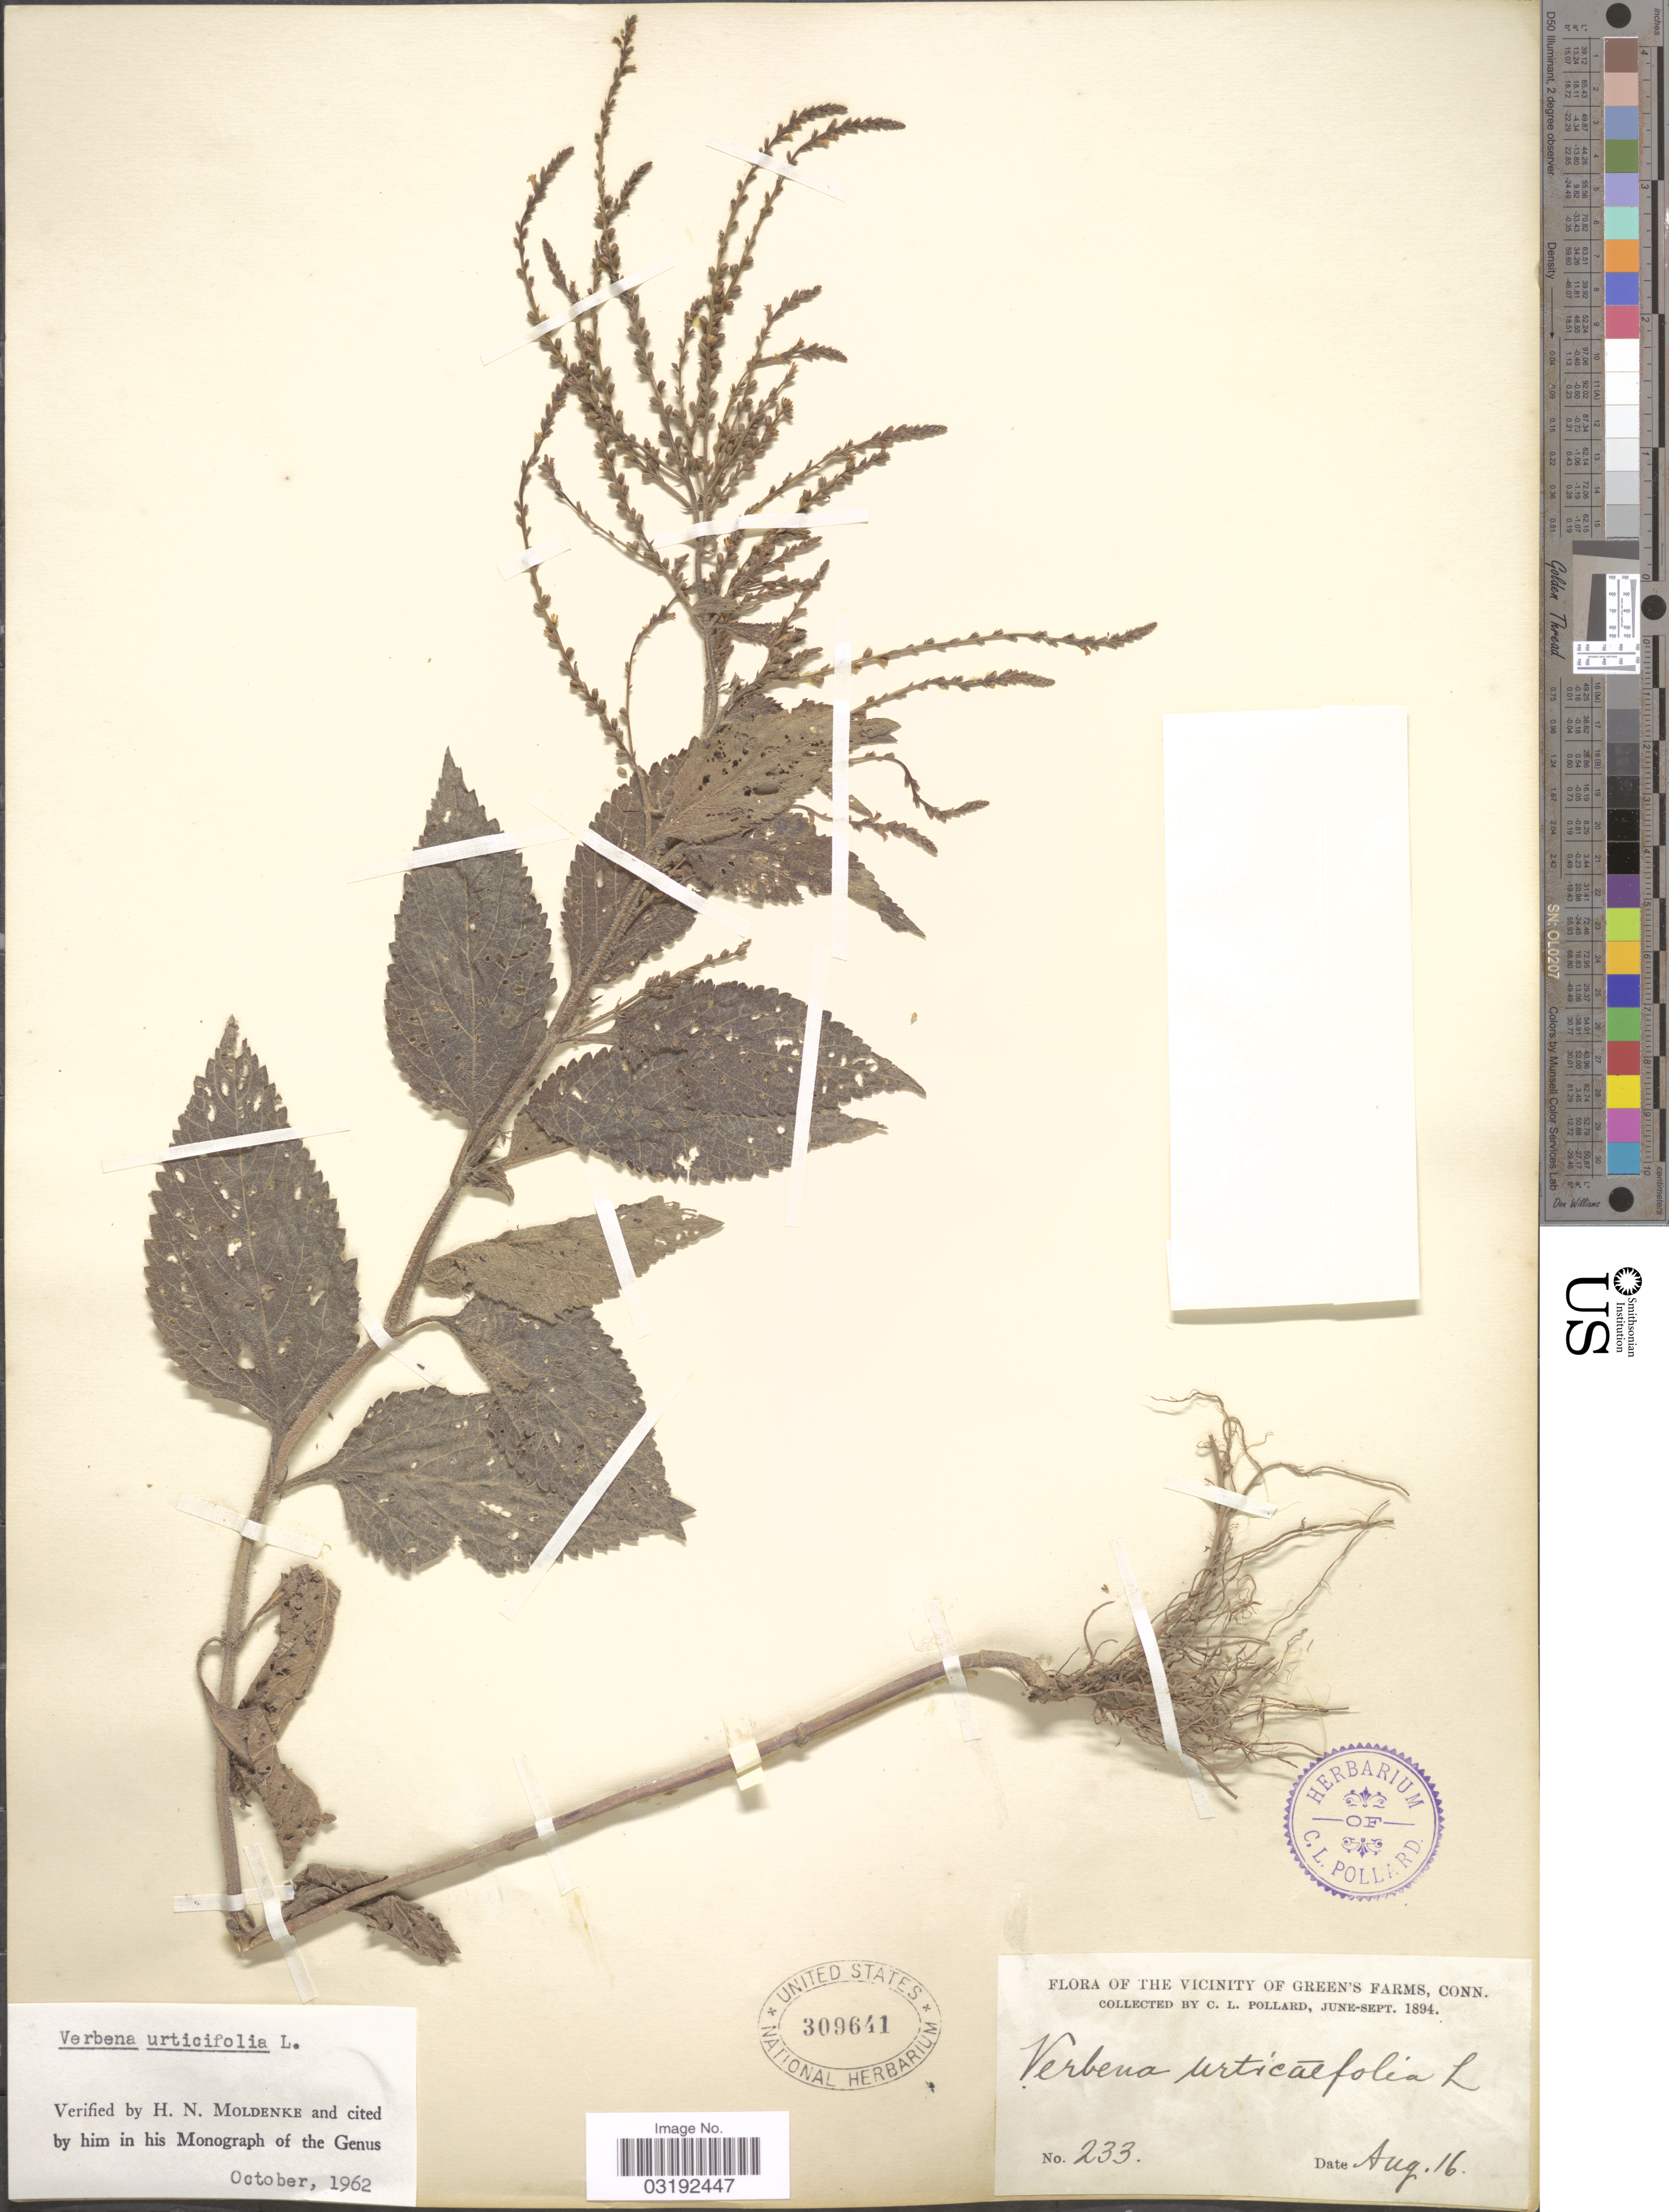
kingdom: Plantae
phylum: Tracheophyta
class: Magnoliopsida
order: Lamiales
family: Verbenaceae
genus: Verbena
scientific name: Verbena urticifolia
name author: L.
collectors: C. L. Pollard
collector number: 233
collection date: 1894-08-16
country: United States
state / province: Connecticut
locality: The Vicinity of Green's Farms.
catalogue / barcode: US 309641